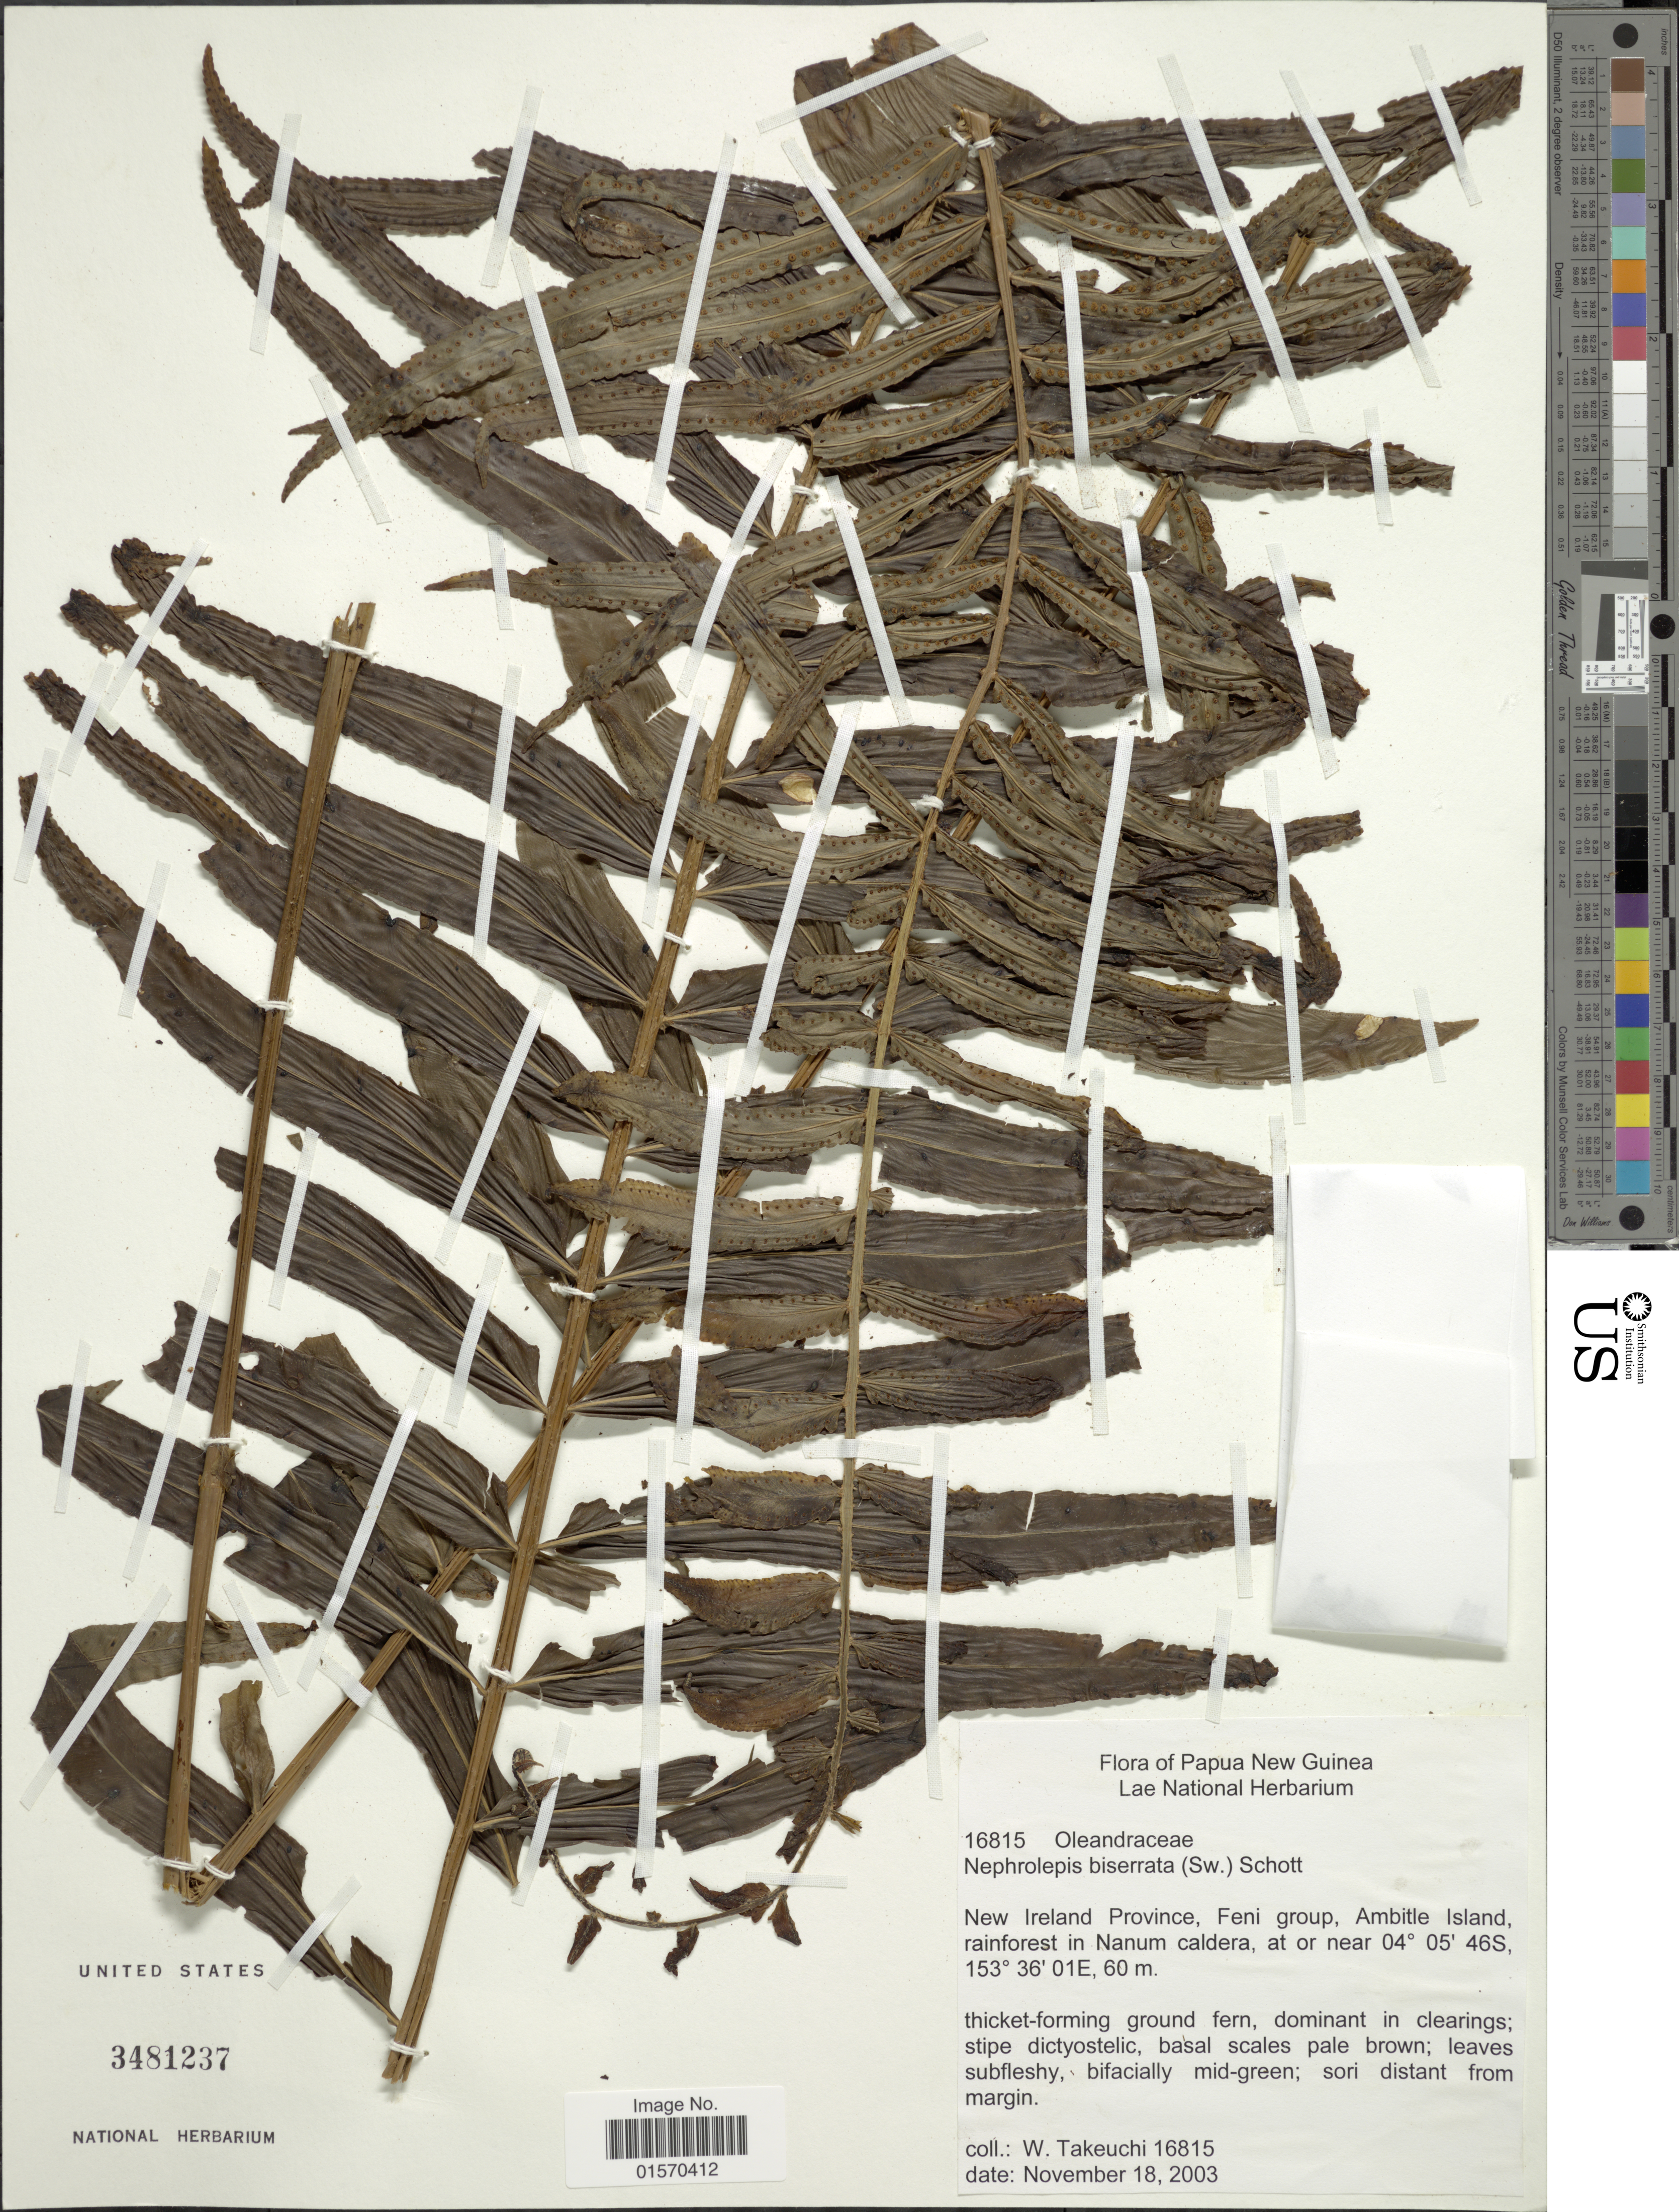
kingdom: Plantae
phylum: Tracheophyta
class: Polypodiopsida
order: Polypodiales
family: Nephrolepidaceae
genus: Nephrolepis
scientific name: Nephrolepis biserrata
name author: (Sw.) Schott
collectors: W. Takeuchi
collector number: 16815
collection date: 2003-11-18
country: Papua New Guinea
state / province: New Ireland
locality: Feni group, Ambitle Island, rainforest in Nanum caldera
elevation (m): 60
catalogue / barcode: US 3481237